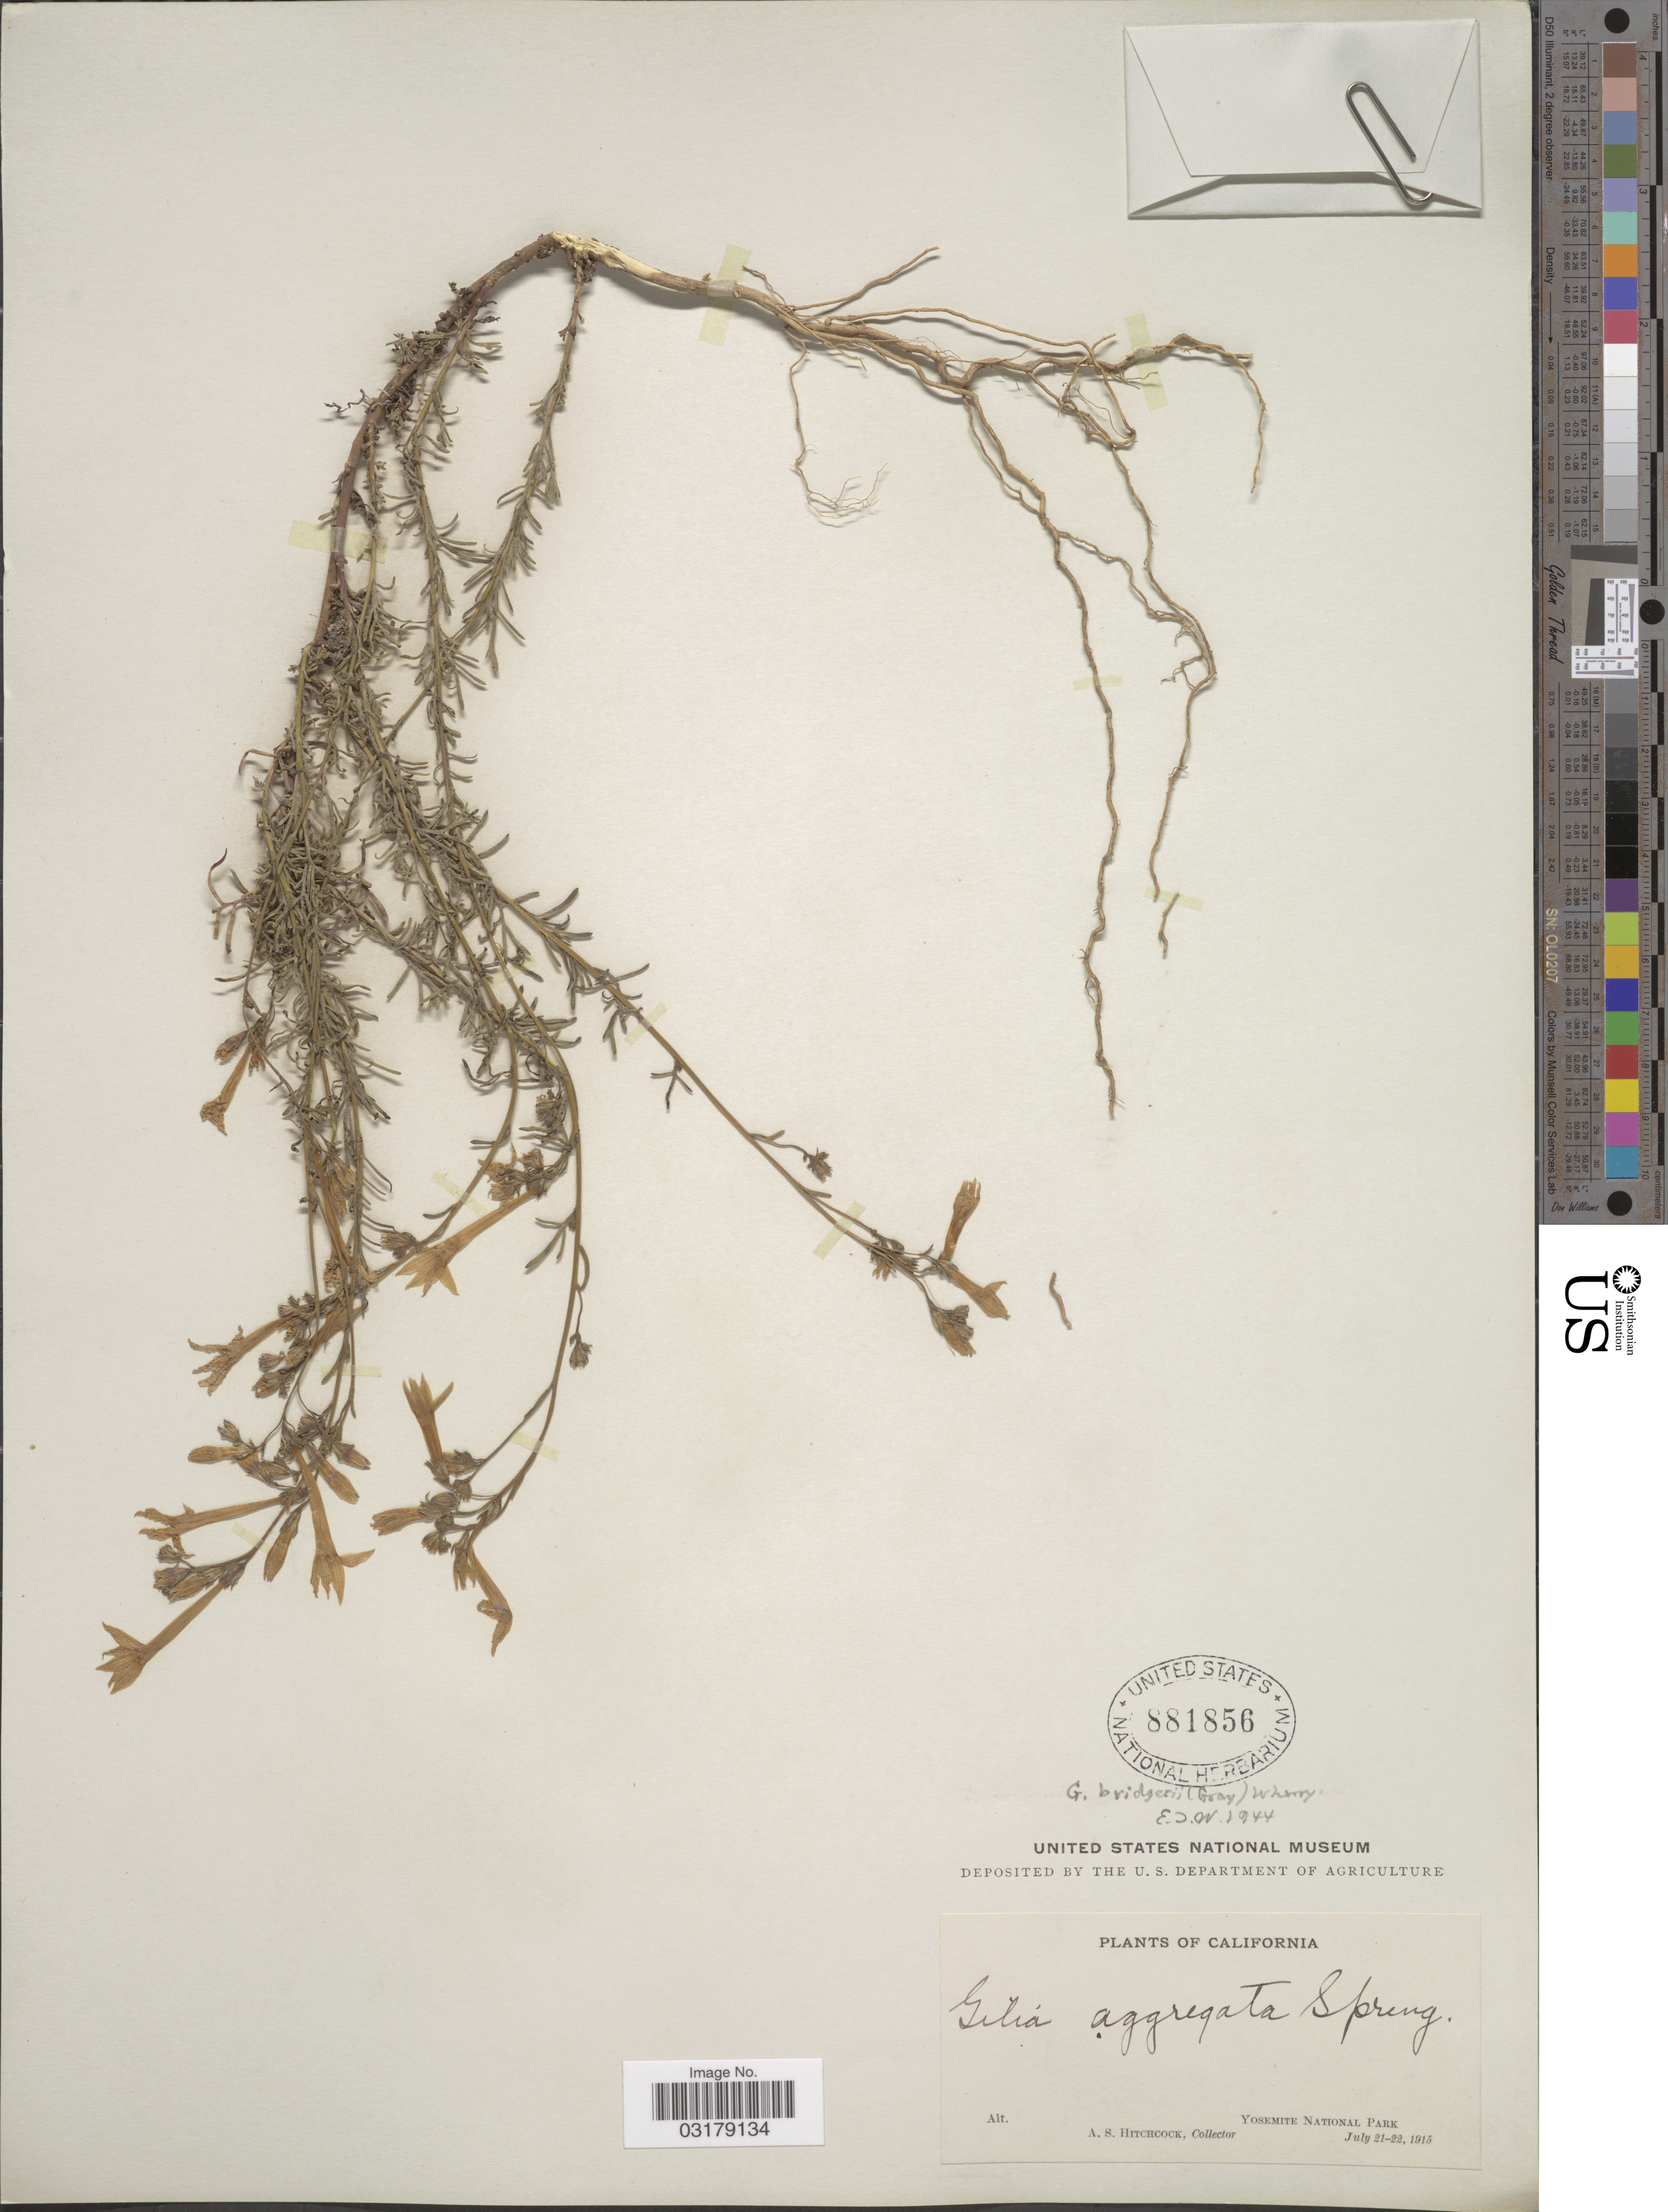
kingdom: Plantae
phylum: Tracheophyta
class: Magnoliopsida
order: Ericales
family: Polemoniaceae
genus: Ipomopsis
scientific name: Ipomopsis aggregata subsp. bridgesii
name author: (A. Gray) V.E. Grant & A.D. Grant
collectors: A. S. Hitchcock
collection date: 1915-07-21/1915-07-22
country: United States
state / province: California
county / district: Mariposa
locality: Yosemite National Park.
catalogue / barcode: US 881856